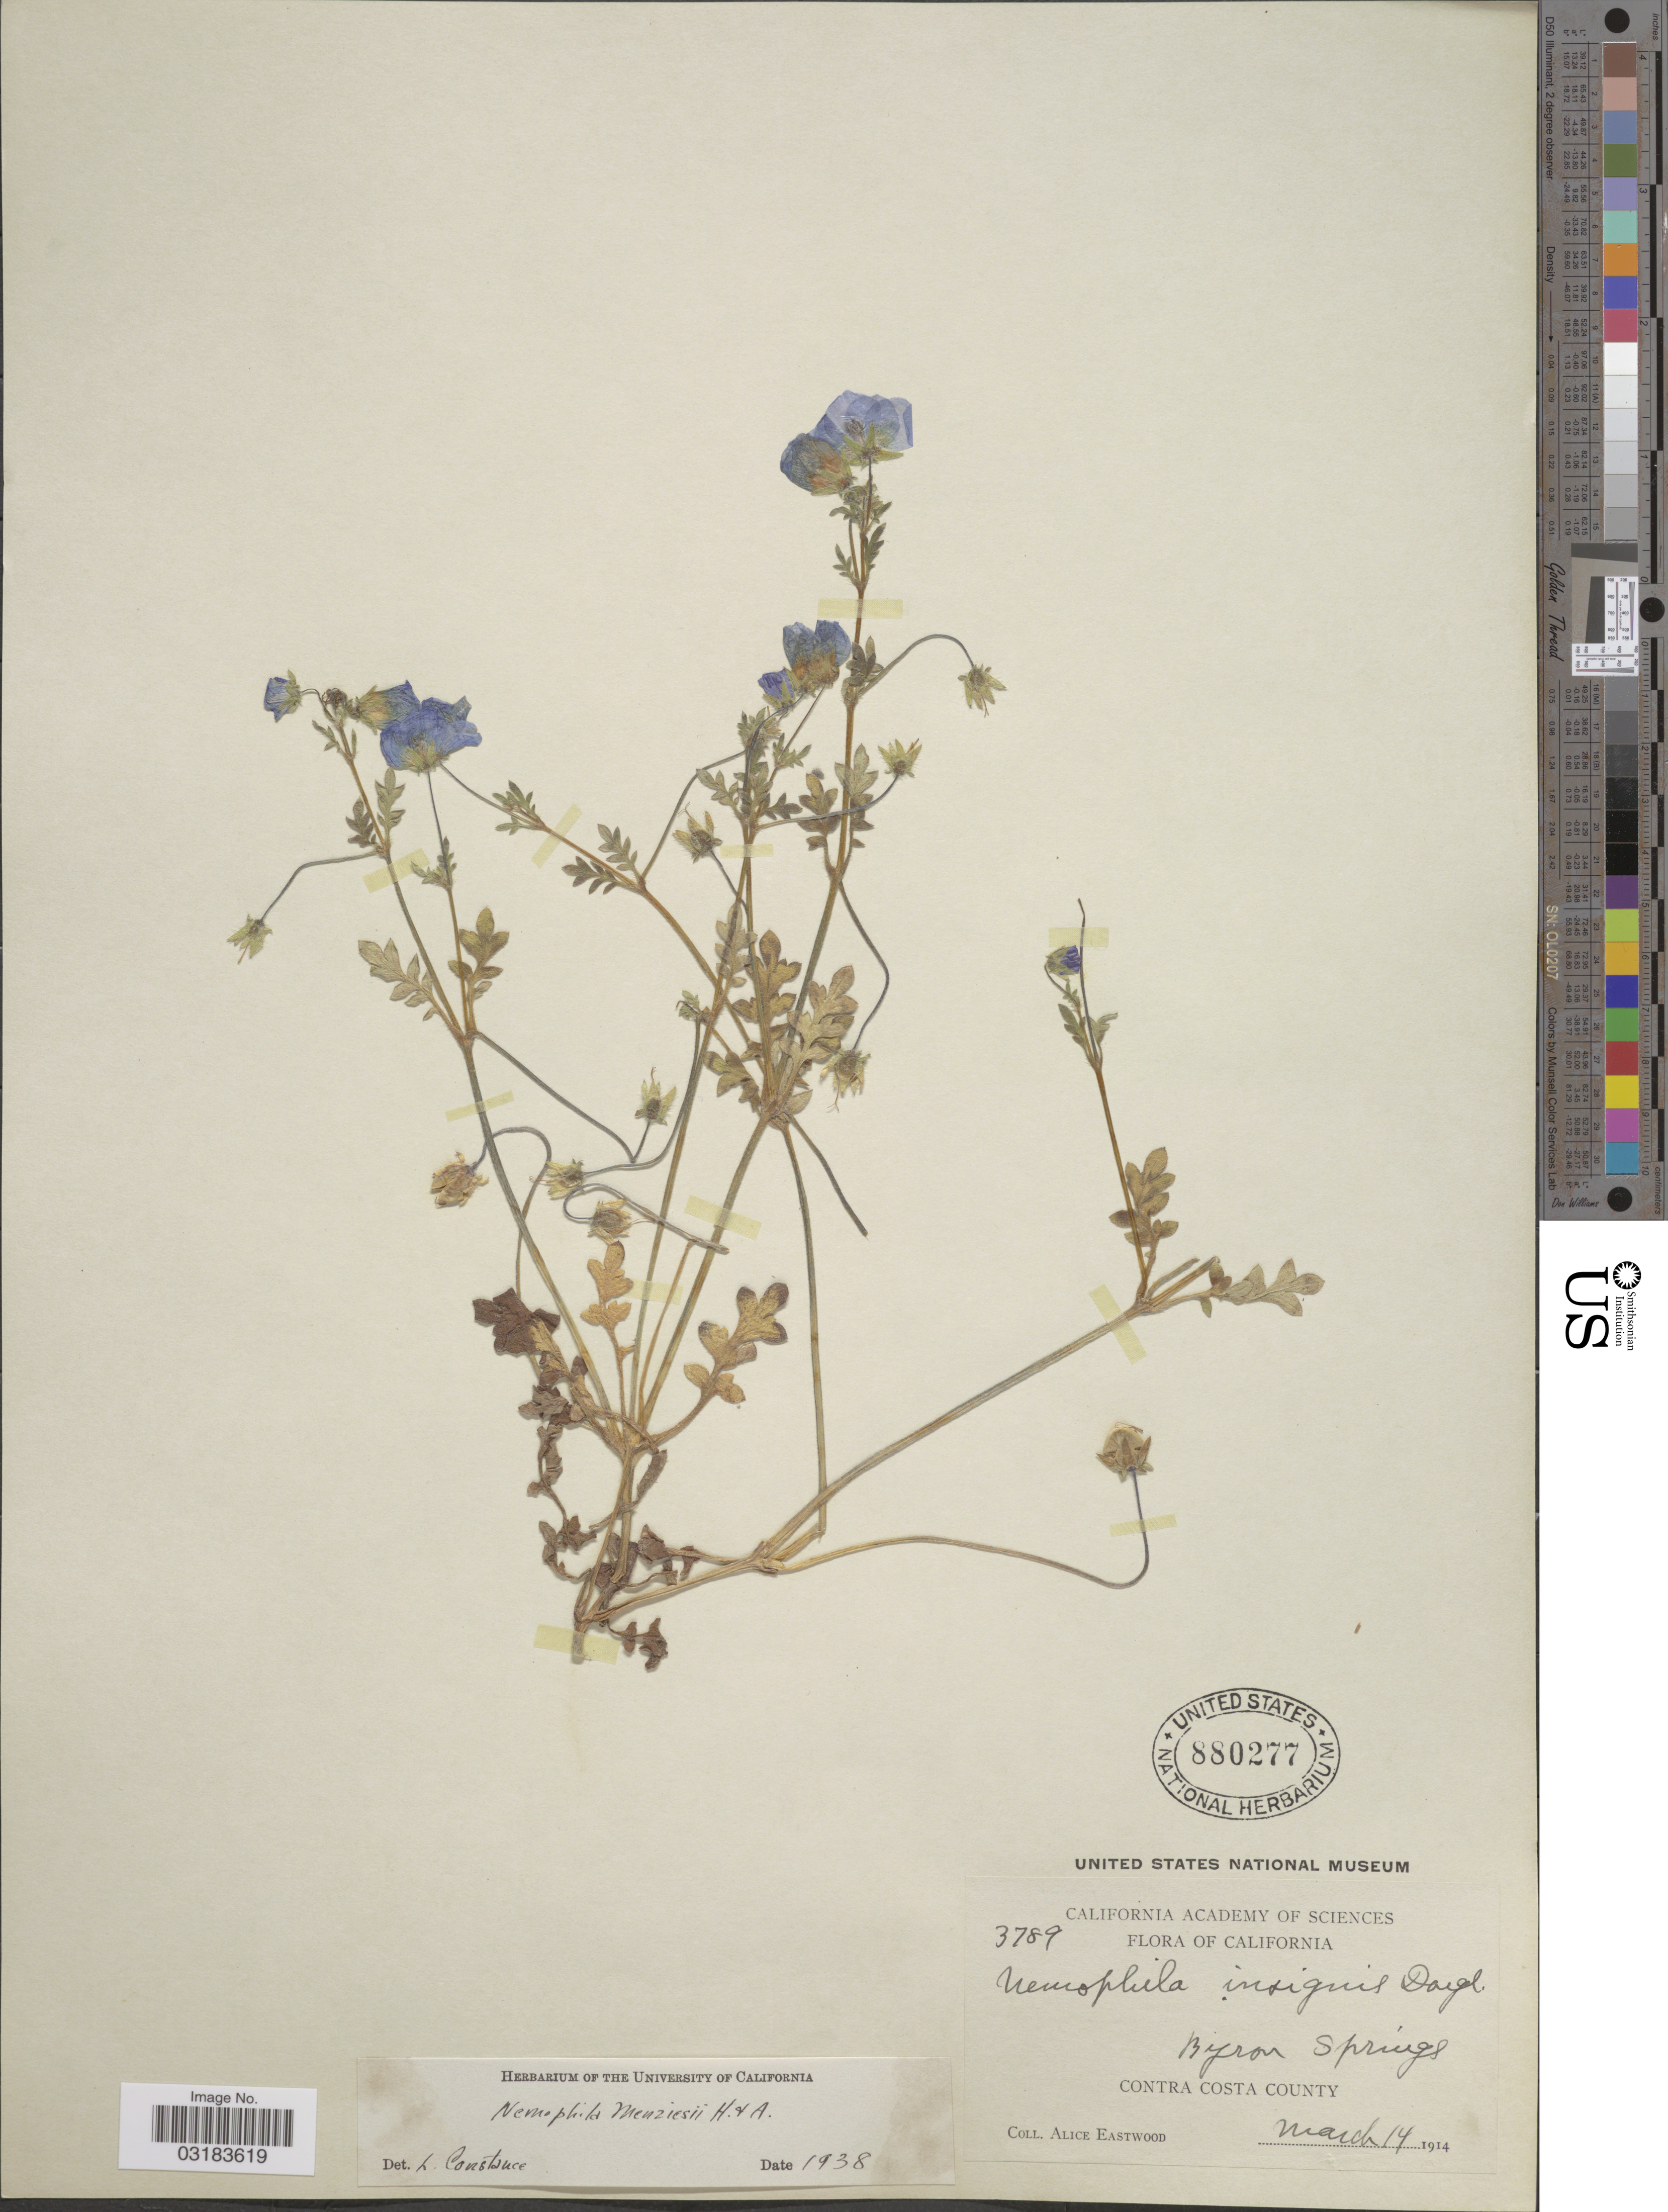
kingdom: Plantae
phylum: Tracheophyta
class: Magnoliopsida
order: Boraginales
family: Hydrophyllaceae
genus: Nemophila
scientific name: Nemophila menziesii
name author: Hook. & Arn.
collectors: A. Eastwood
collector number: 3789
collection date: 1914-03-14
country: United States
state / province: California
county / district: Contra Costa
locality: Byron Springs, Contra Costa County.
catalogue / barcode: US 880277